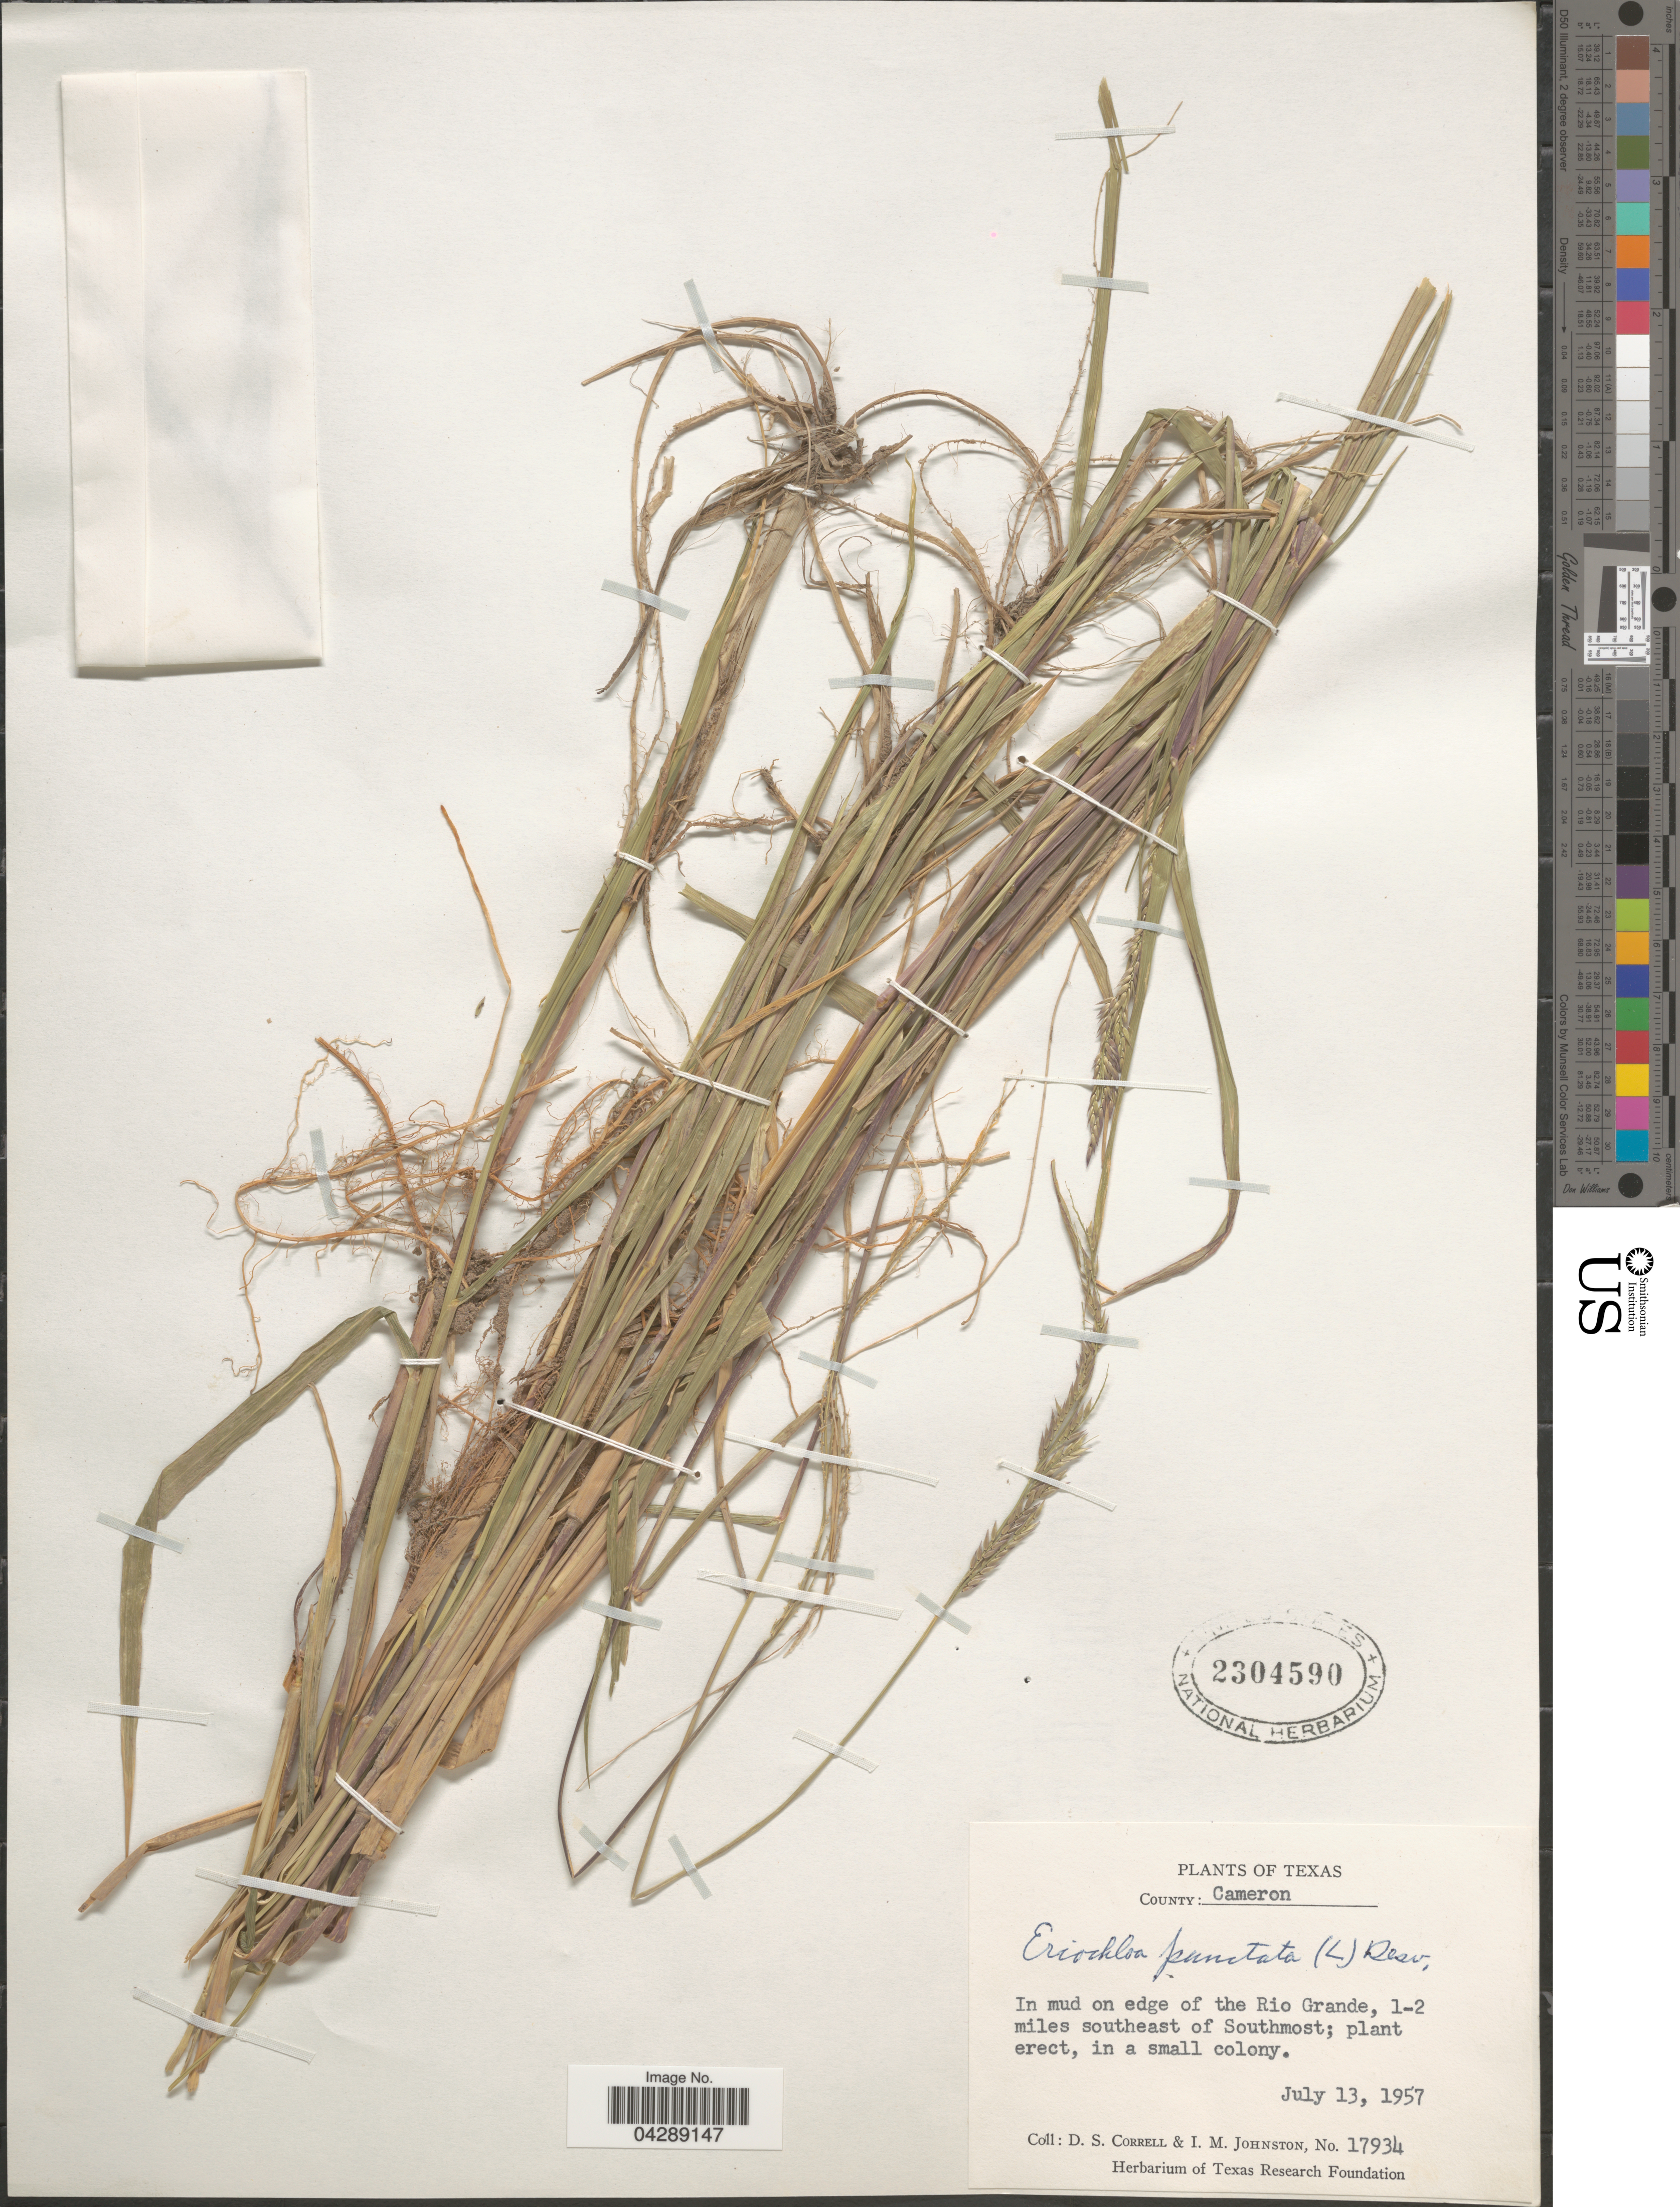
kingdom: Plantae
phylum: Tracheophyta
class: Liliopsida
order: Poales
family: Poaceae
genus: Eriochloa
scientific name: Eriochloa punctata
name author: (L.) Desv. ex Ham.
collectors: D. S. Correll & I.M. Johnston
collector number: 17934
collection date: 1957-07-13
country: United States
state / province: Texas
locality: County: Cameron. In mud on edge of the Rio Grande, 1-2 miles southeast of Southmost.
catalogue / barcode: US 2304590